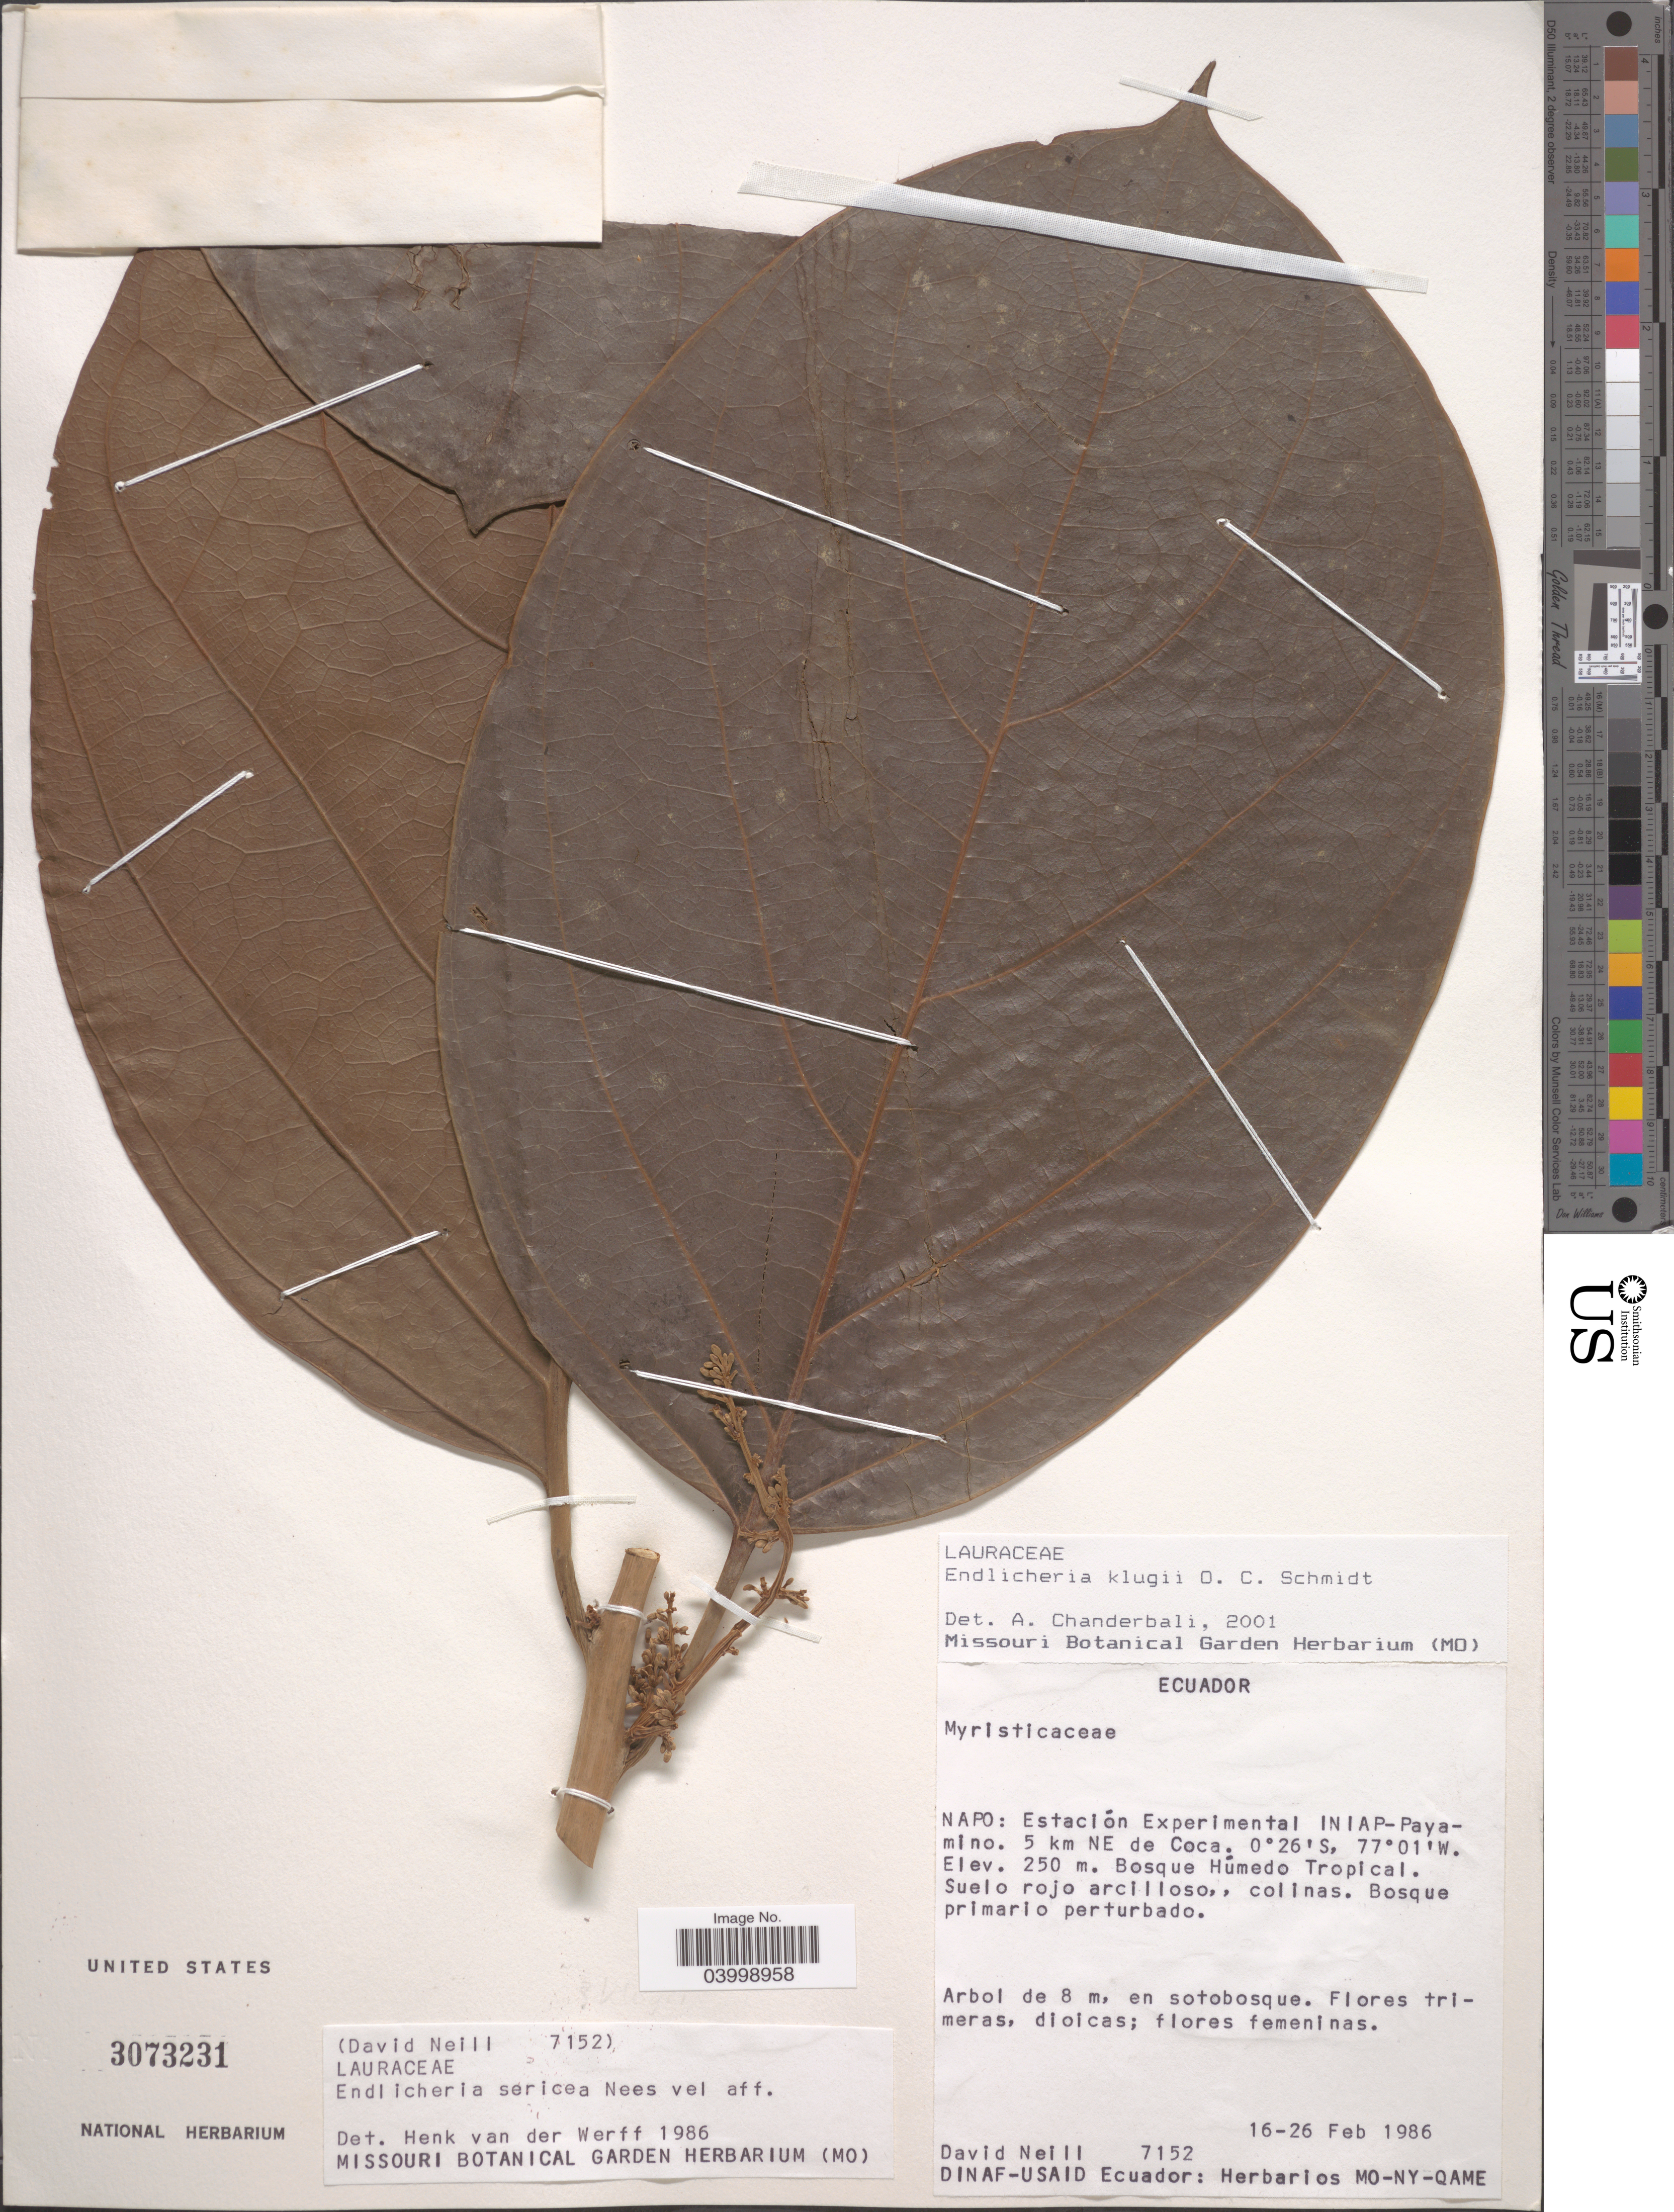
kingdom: Plantae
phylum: Tracheophyta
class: Magnoliopsida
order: Laurales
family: Lauraceae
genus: Endlicheria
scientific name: Endlicheria klugii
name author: O.C. Schmidt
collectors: D. Neill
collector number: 7152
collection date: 1986-02-16/1986-02-26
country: Ecuador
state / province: Napo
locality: Estación Experimental Iniap-Payamino. 5 km NE de Coca.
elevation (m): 250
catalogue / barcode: US 3073231